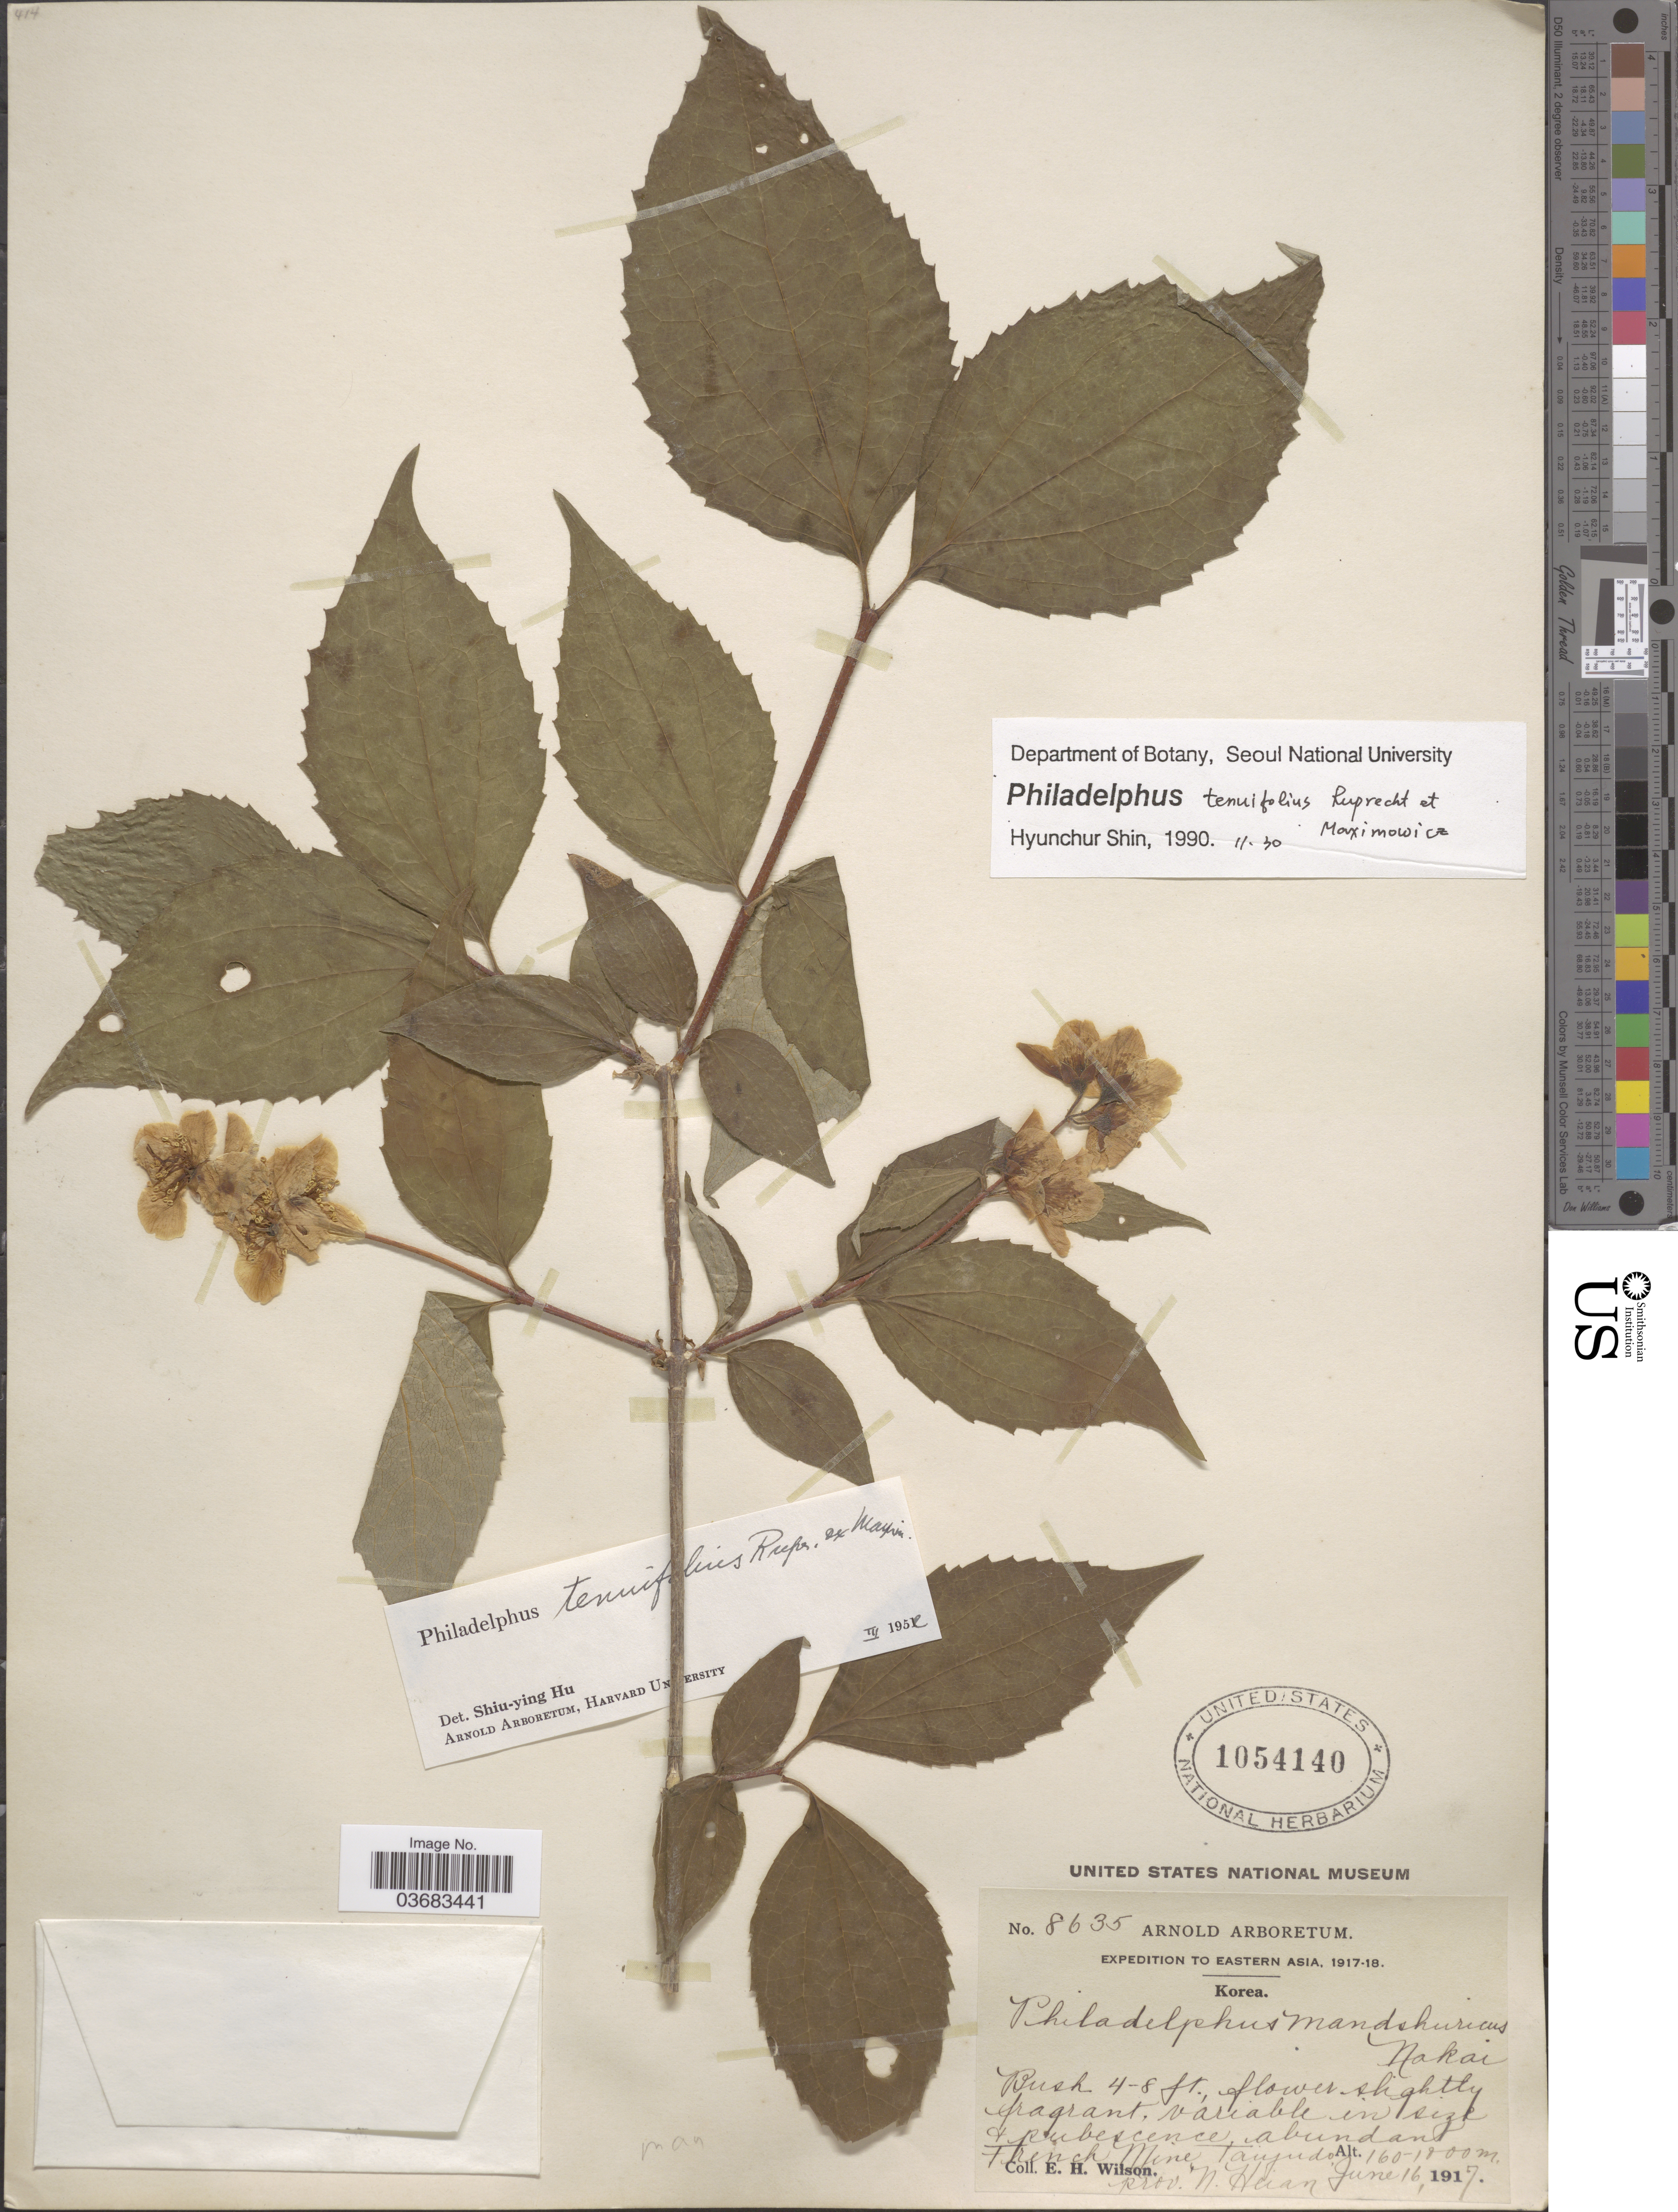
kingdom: Plantae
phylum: Tracheophyta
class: Magnoliopsida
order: Cornales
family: Hydrangeaceae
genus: Philadelphus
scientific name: Philadelphus tenuifolius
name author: Rupr.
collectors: E. Wilson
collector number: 8635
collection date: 1917-06-16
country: North Korea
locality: Expedition to Eastern Asia, 1917-18. French Mine Tanjudo. Prov. N. Heian.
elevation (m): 160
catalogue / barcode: US 1054140